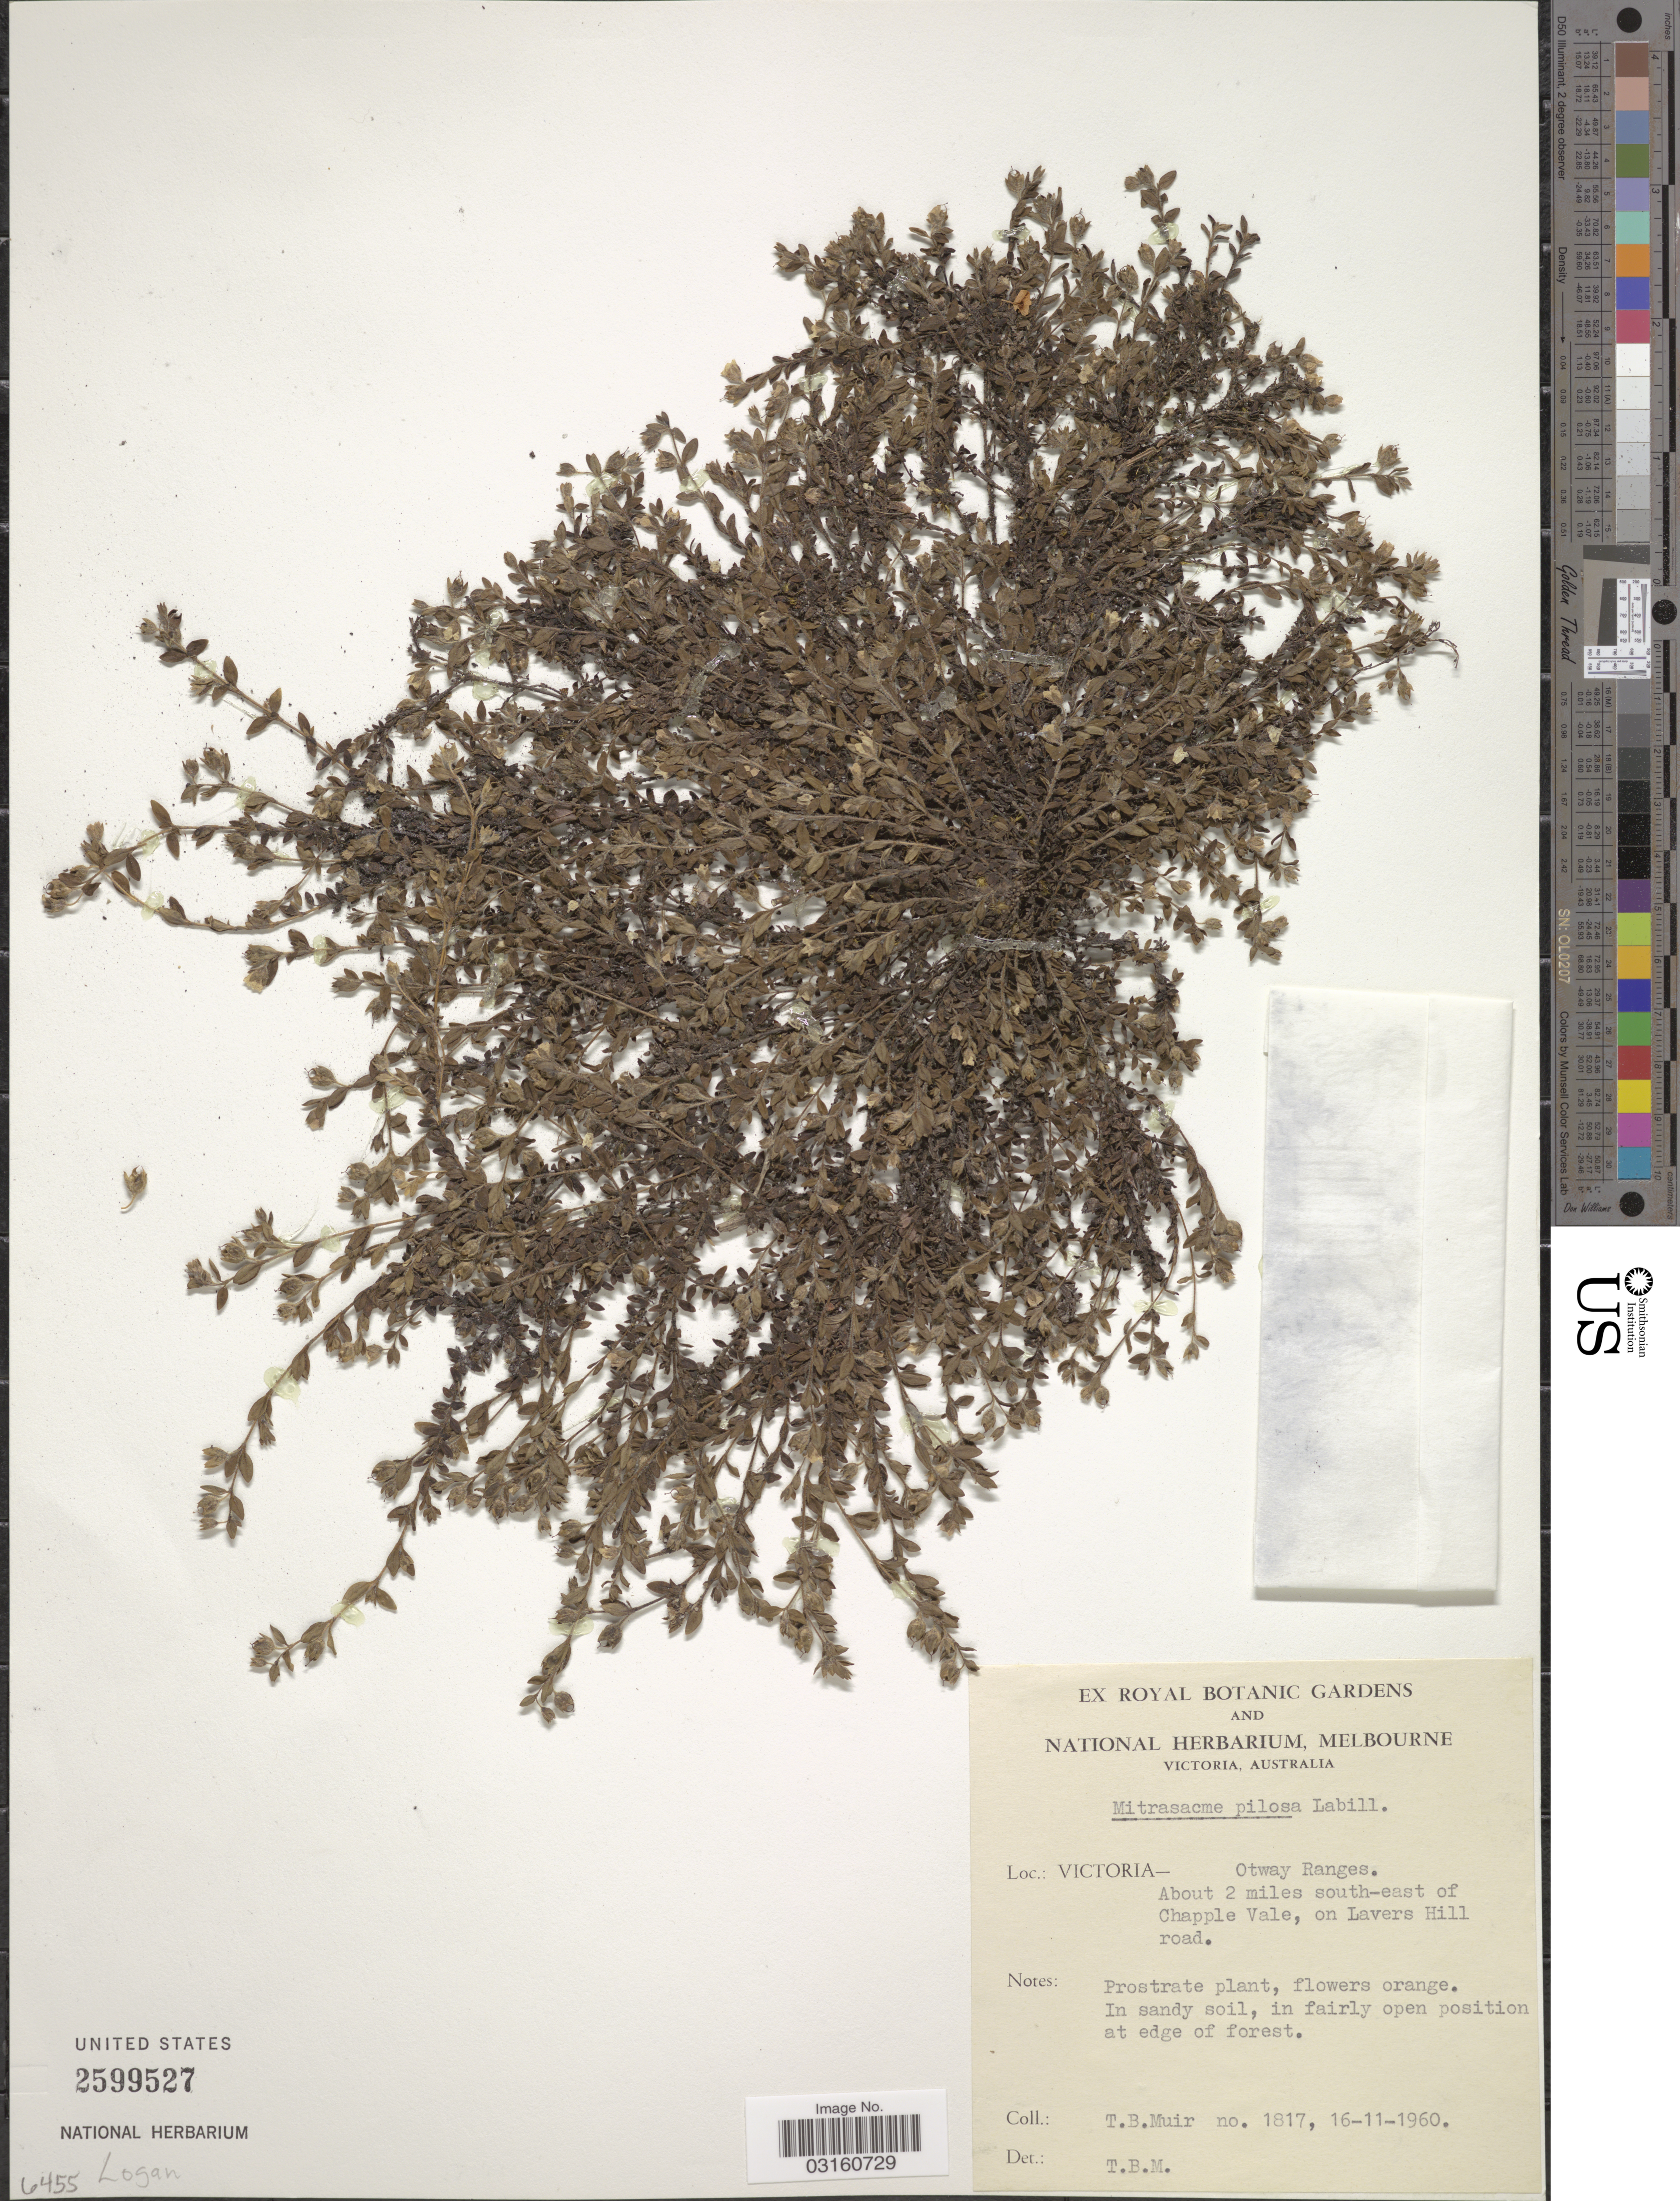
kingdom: Plantae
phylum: Tracheophyta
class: Magnoliopsida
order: Gentianales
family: Loganiaceae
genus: Mitrasacme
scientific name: Mitrasacme pilosa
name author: Labill.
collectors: T. Muir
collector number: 1817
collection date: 1960-11-16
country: Australia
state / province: Victoria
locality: Victoria - Otway Ranges. About 2 miles south-east of Chapple Vale, on Lavers Hill road.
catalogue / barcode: US 2599527